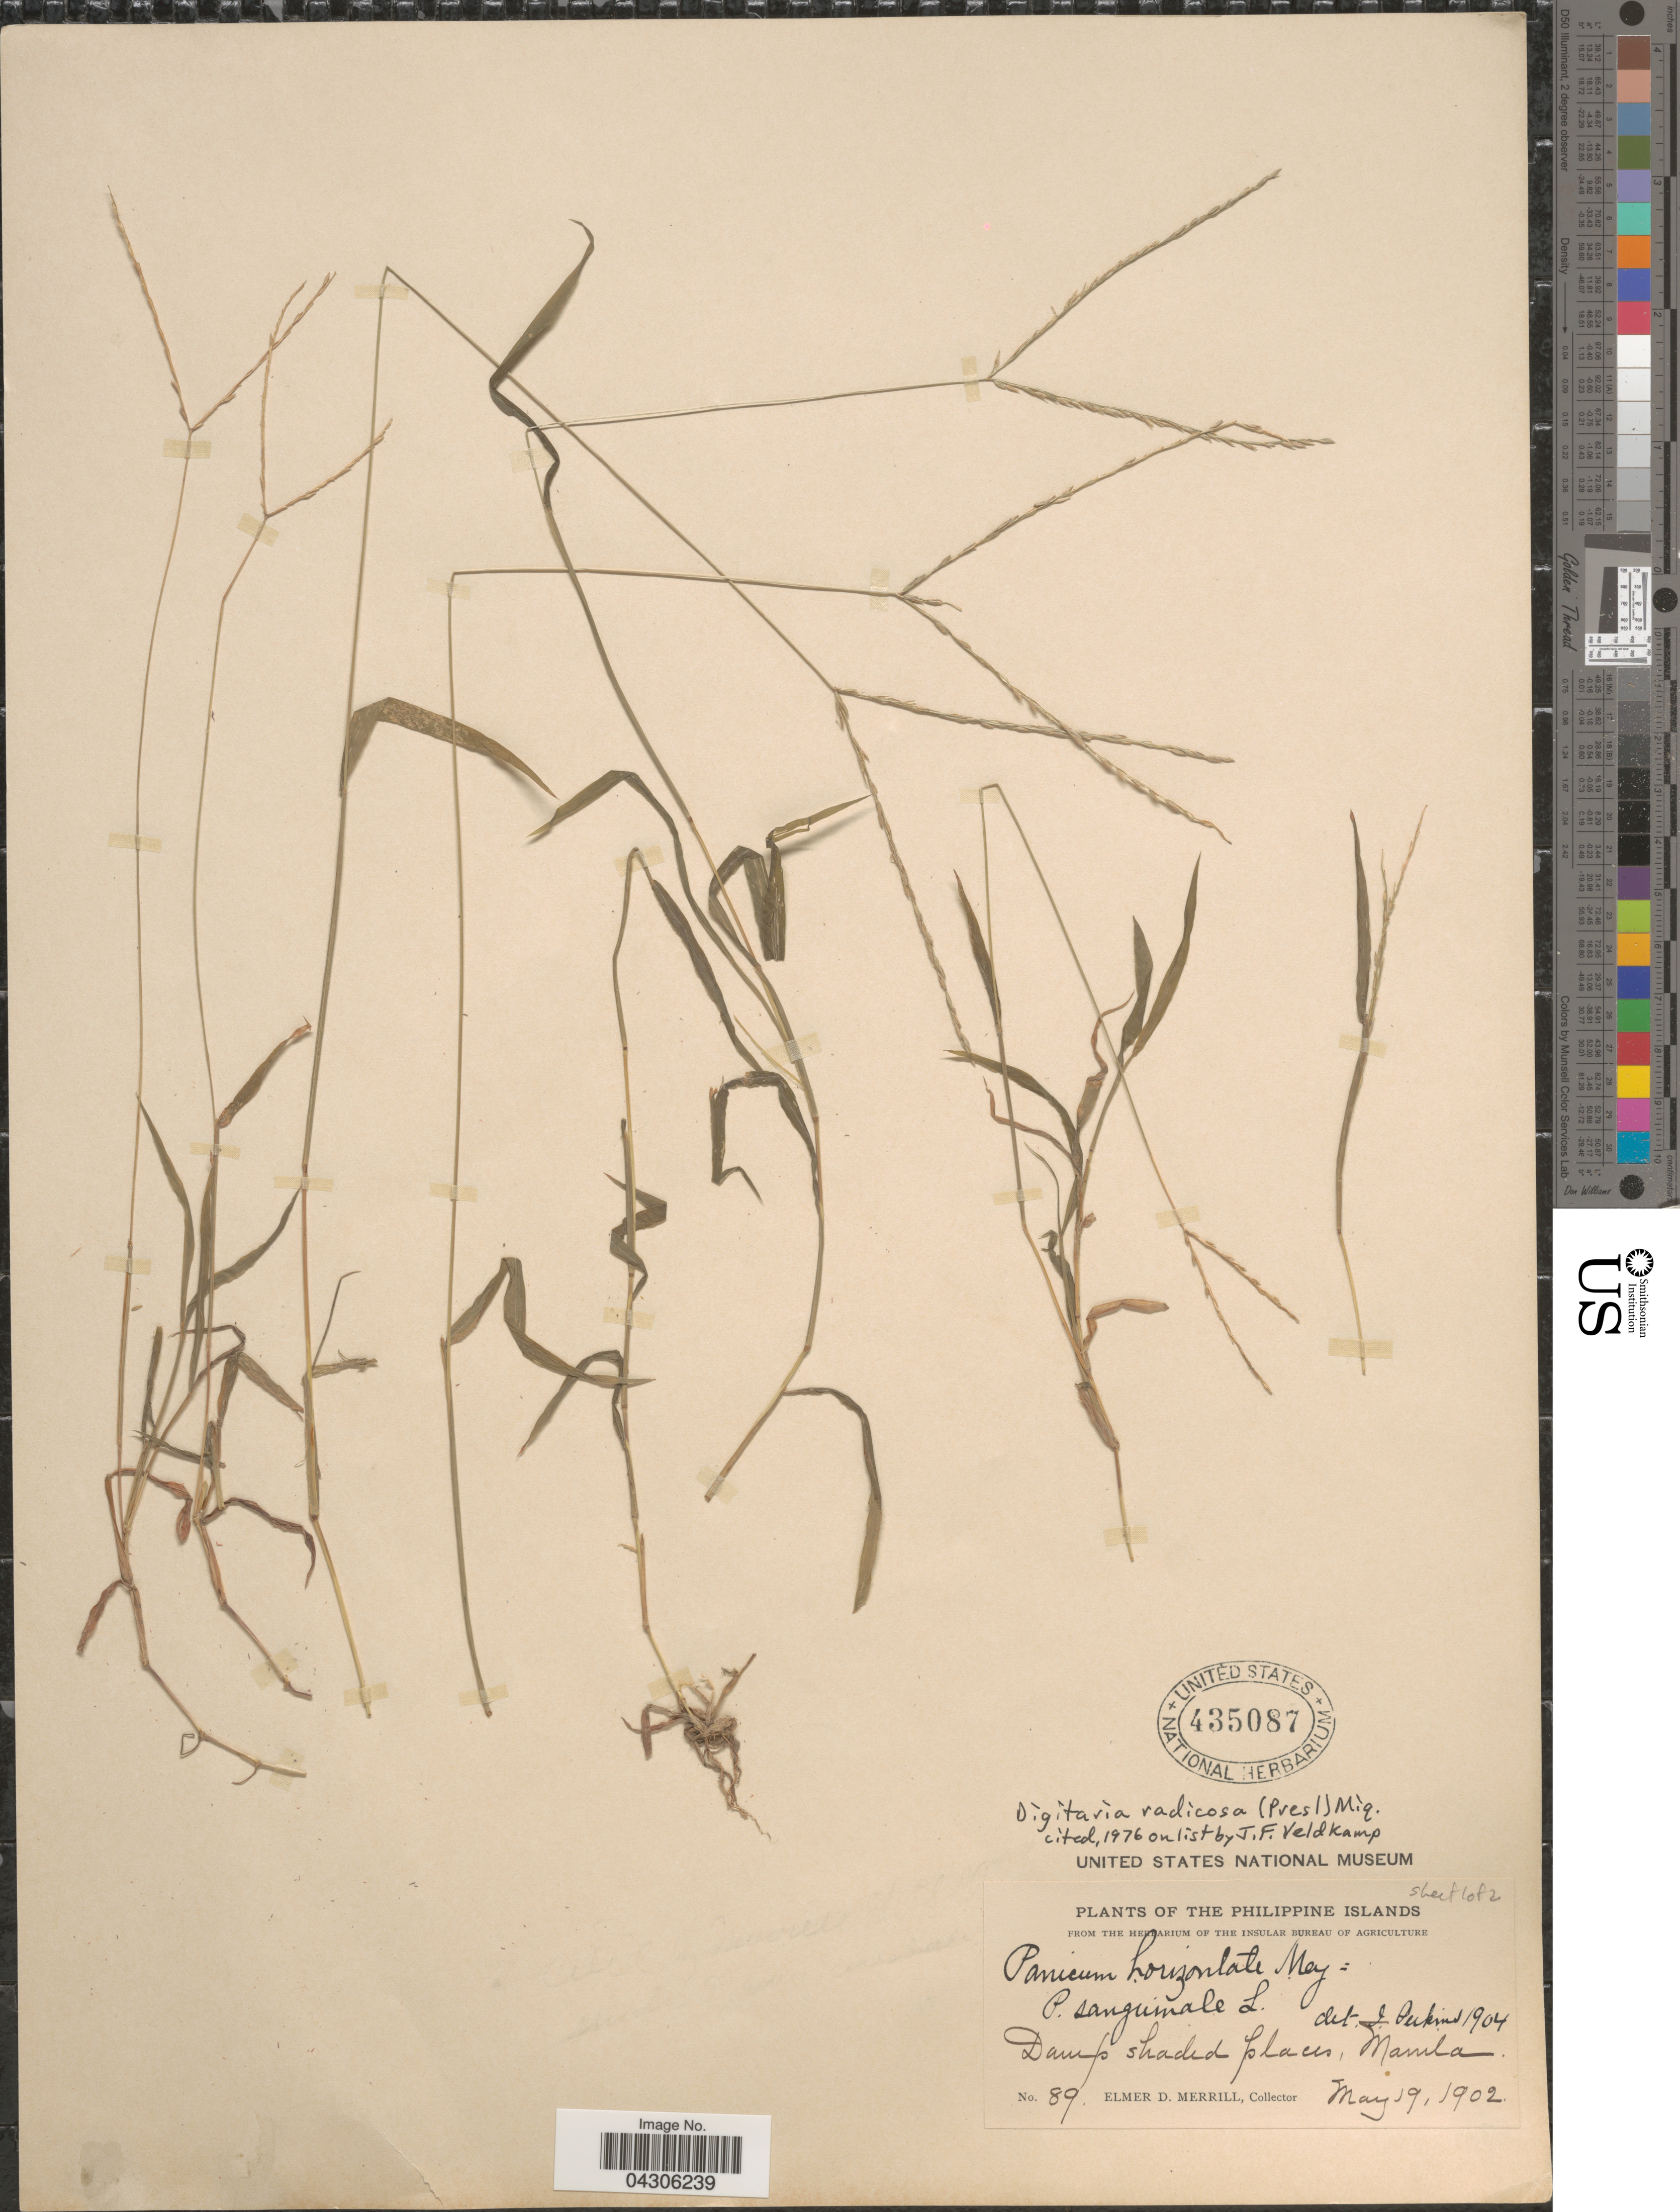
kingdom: Plantae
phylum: Tracheophyta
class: Liliopsida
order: Poales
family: Poaceae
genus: Digitaria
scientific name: Digitaria radicosa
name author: (J. Presl) Miq.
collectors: E. D. Merrill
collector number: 89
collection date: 1902-05-19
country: Philippines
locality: Philippines Islands. Damp shaded places, Manila.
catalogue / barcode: US 435087